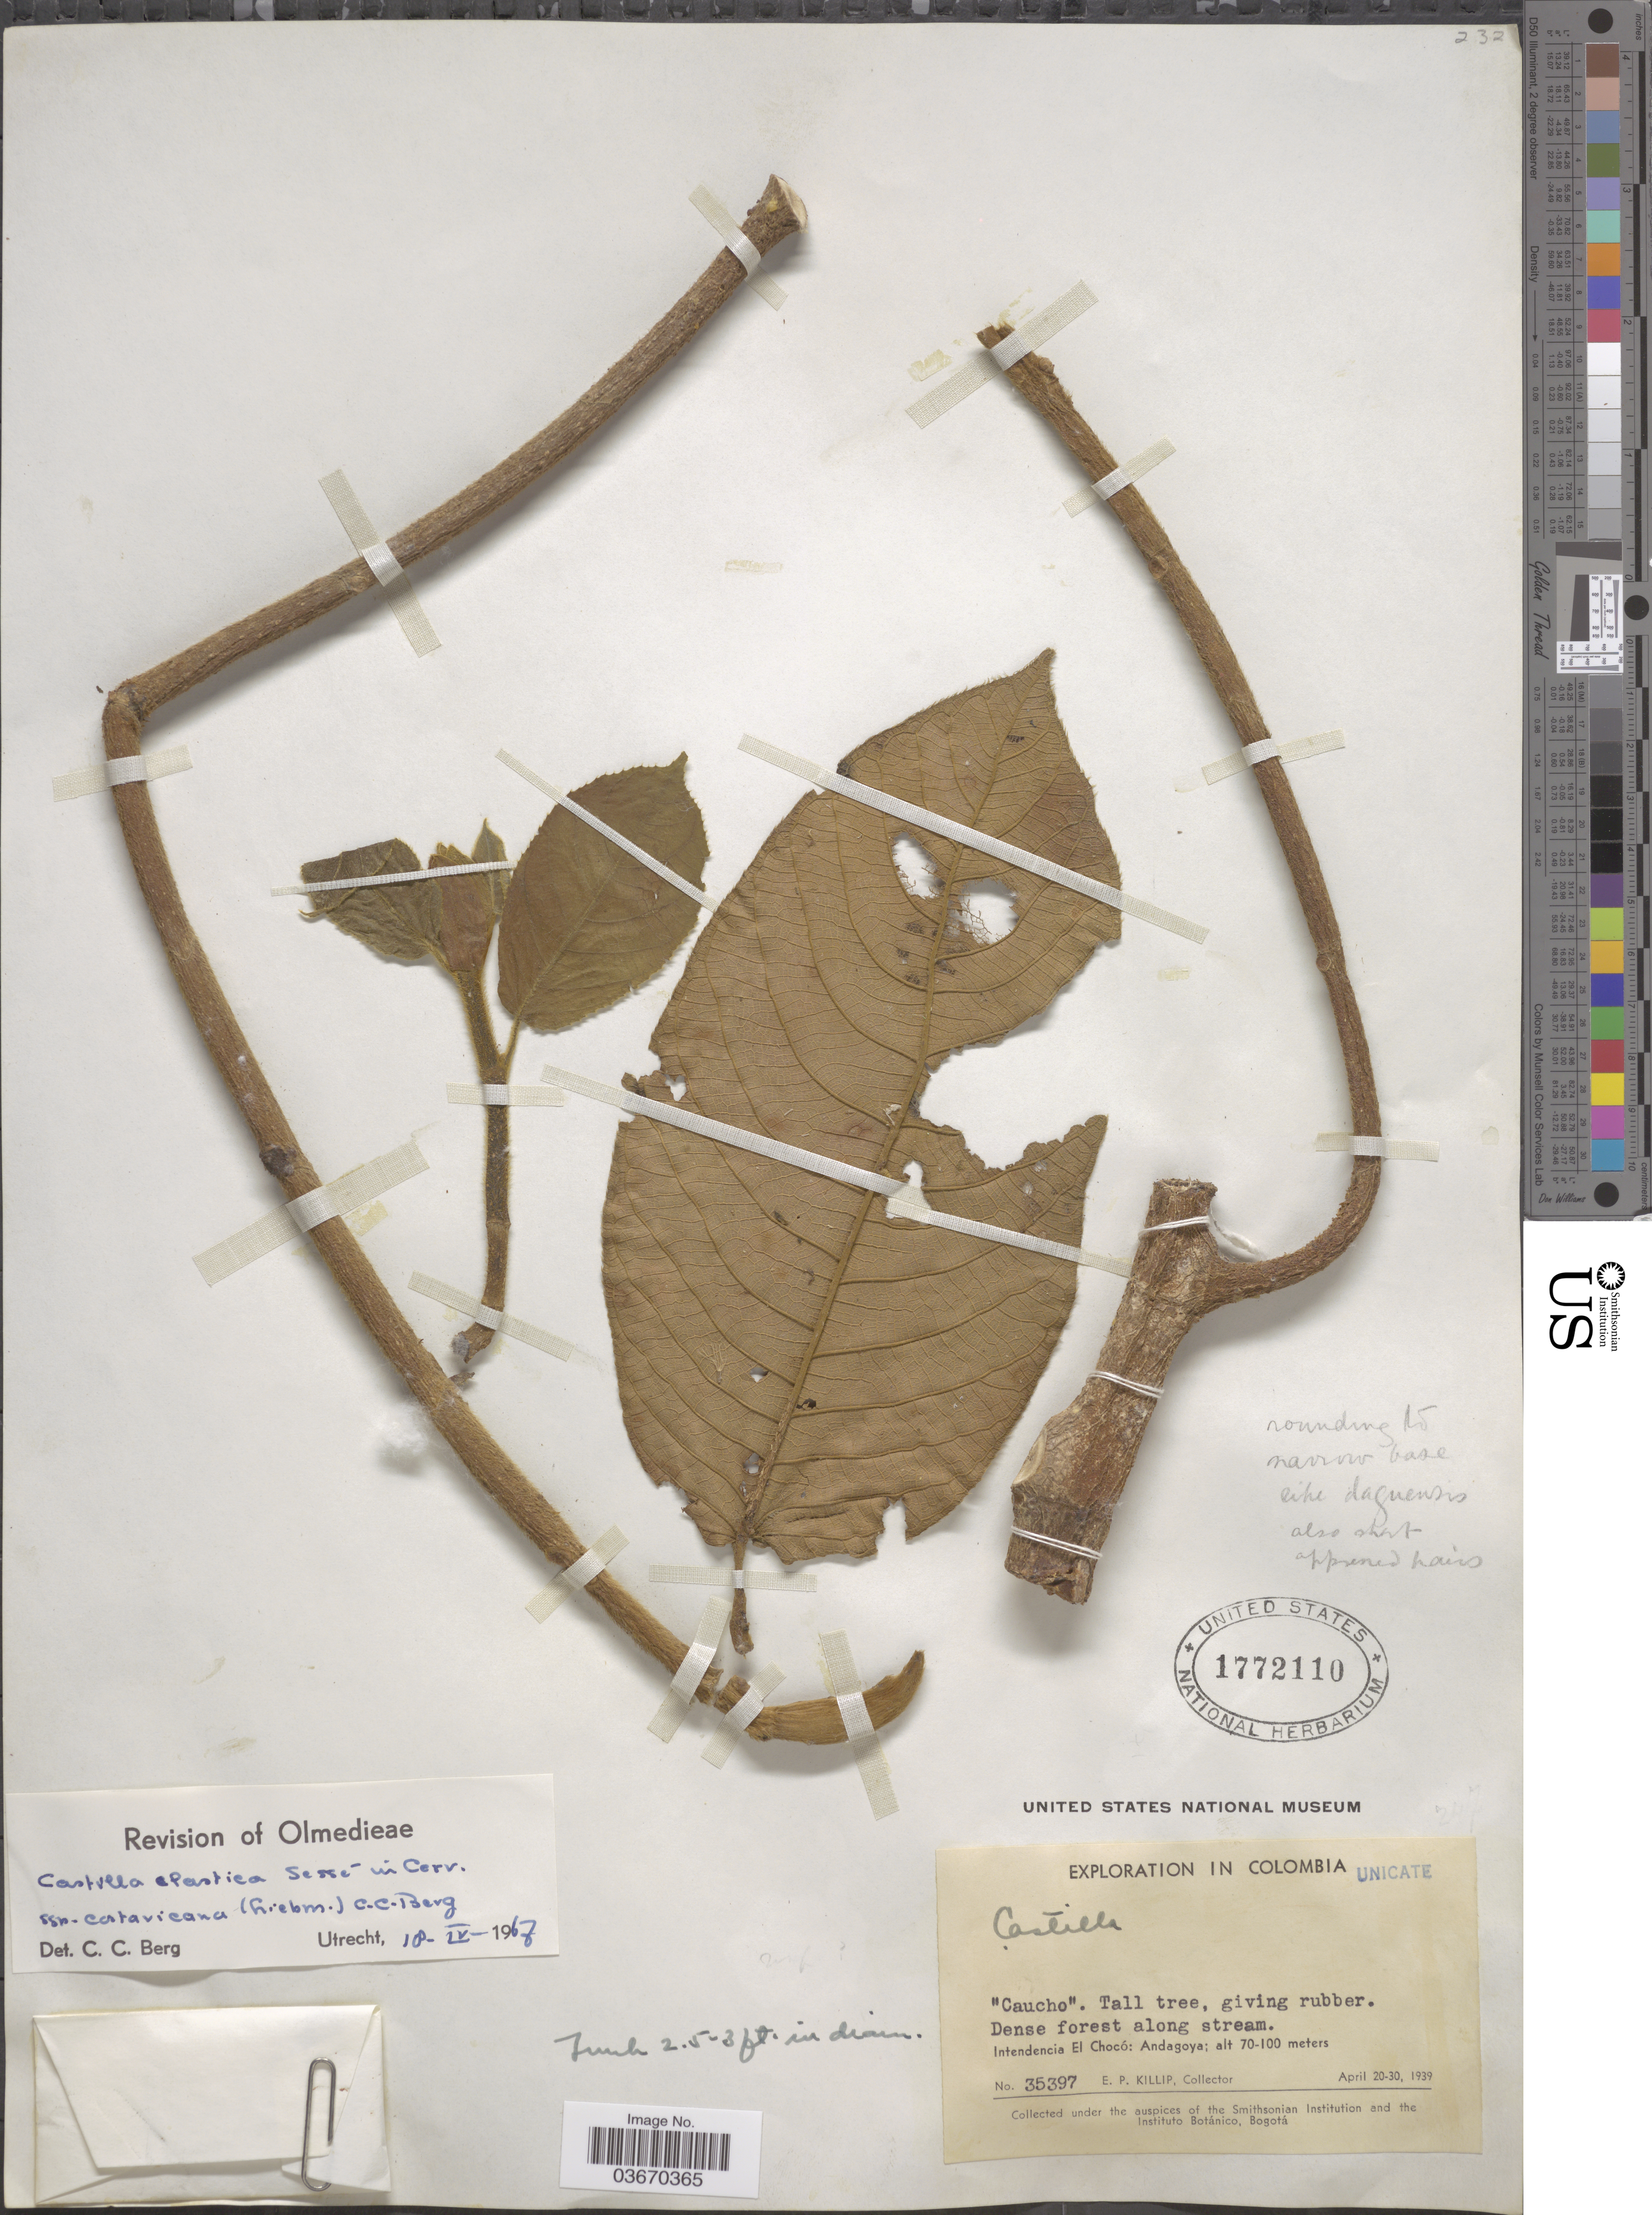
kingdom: Plantae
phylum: Tracheophyta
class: Magnoliopsida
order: Rosales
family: Moraceae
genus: Castilla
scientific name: Castilla elastica subsp. costaricana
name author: (Liebm.) C.C. Berg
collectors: E. P. Killip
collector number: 35397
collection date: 1939-04-20/1939-04-30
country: Colombia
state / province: Chocó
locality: Intendencia El Chocó: Andagoya.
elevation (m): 70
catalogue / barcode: US 1772110